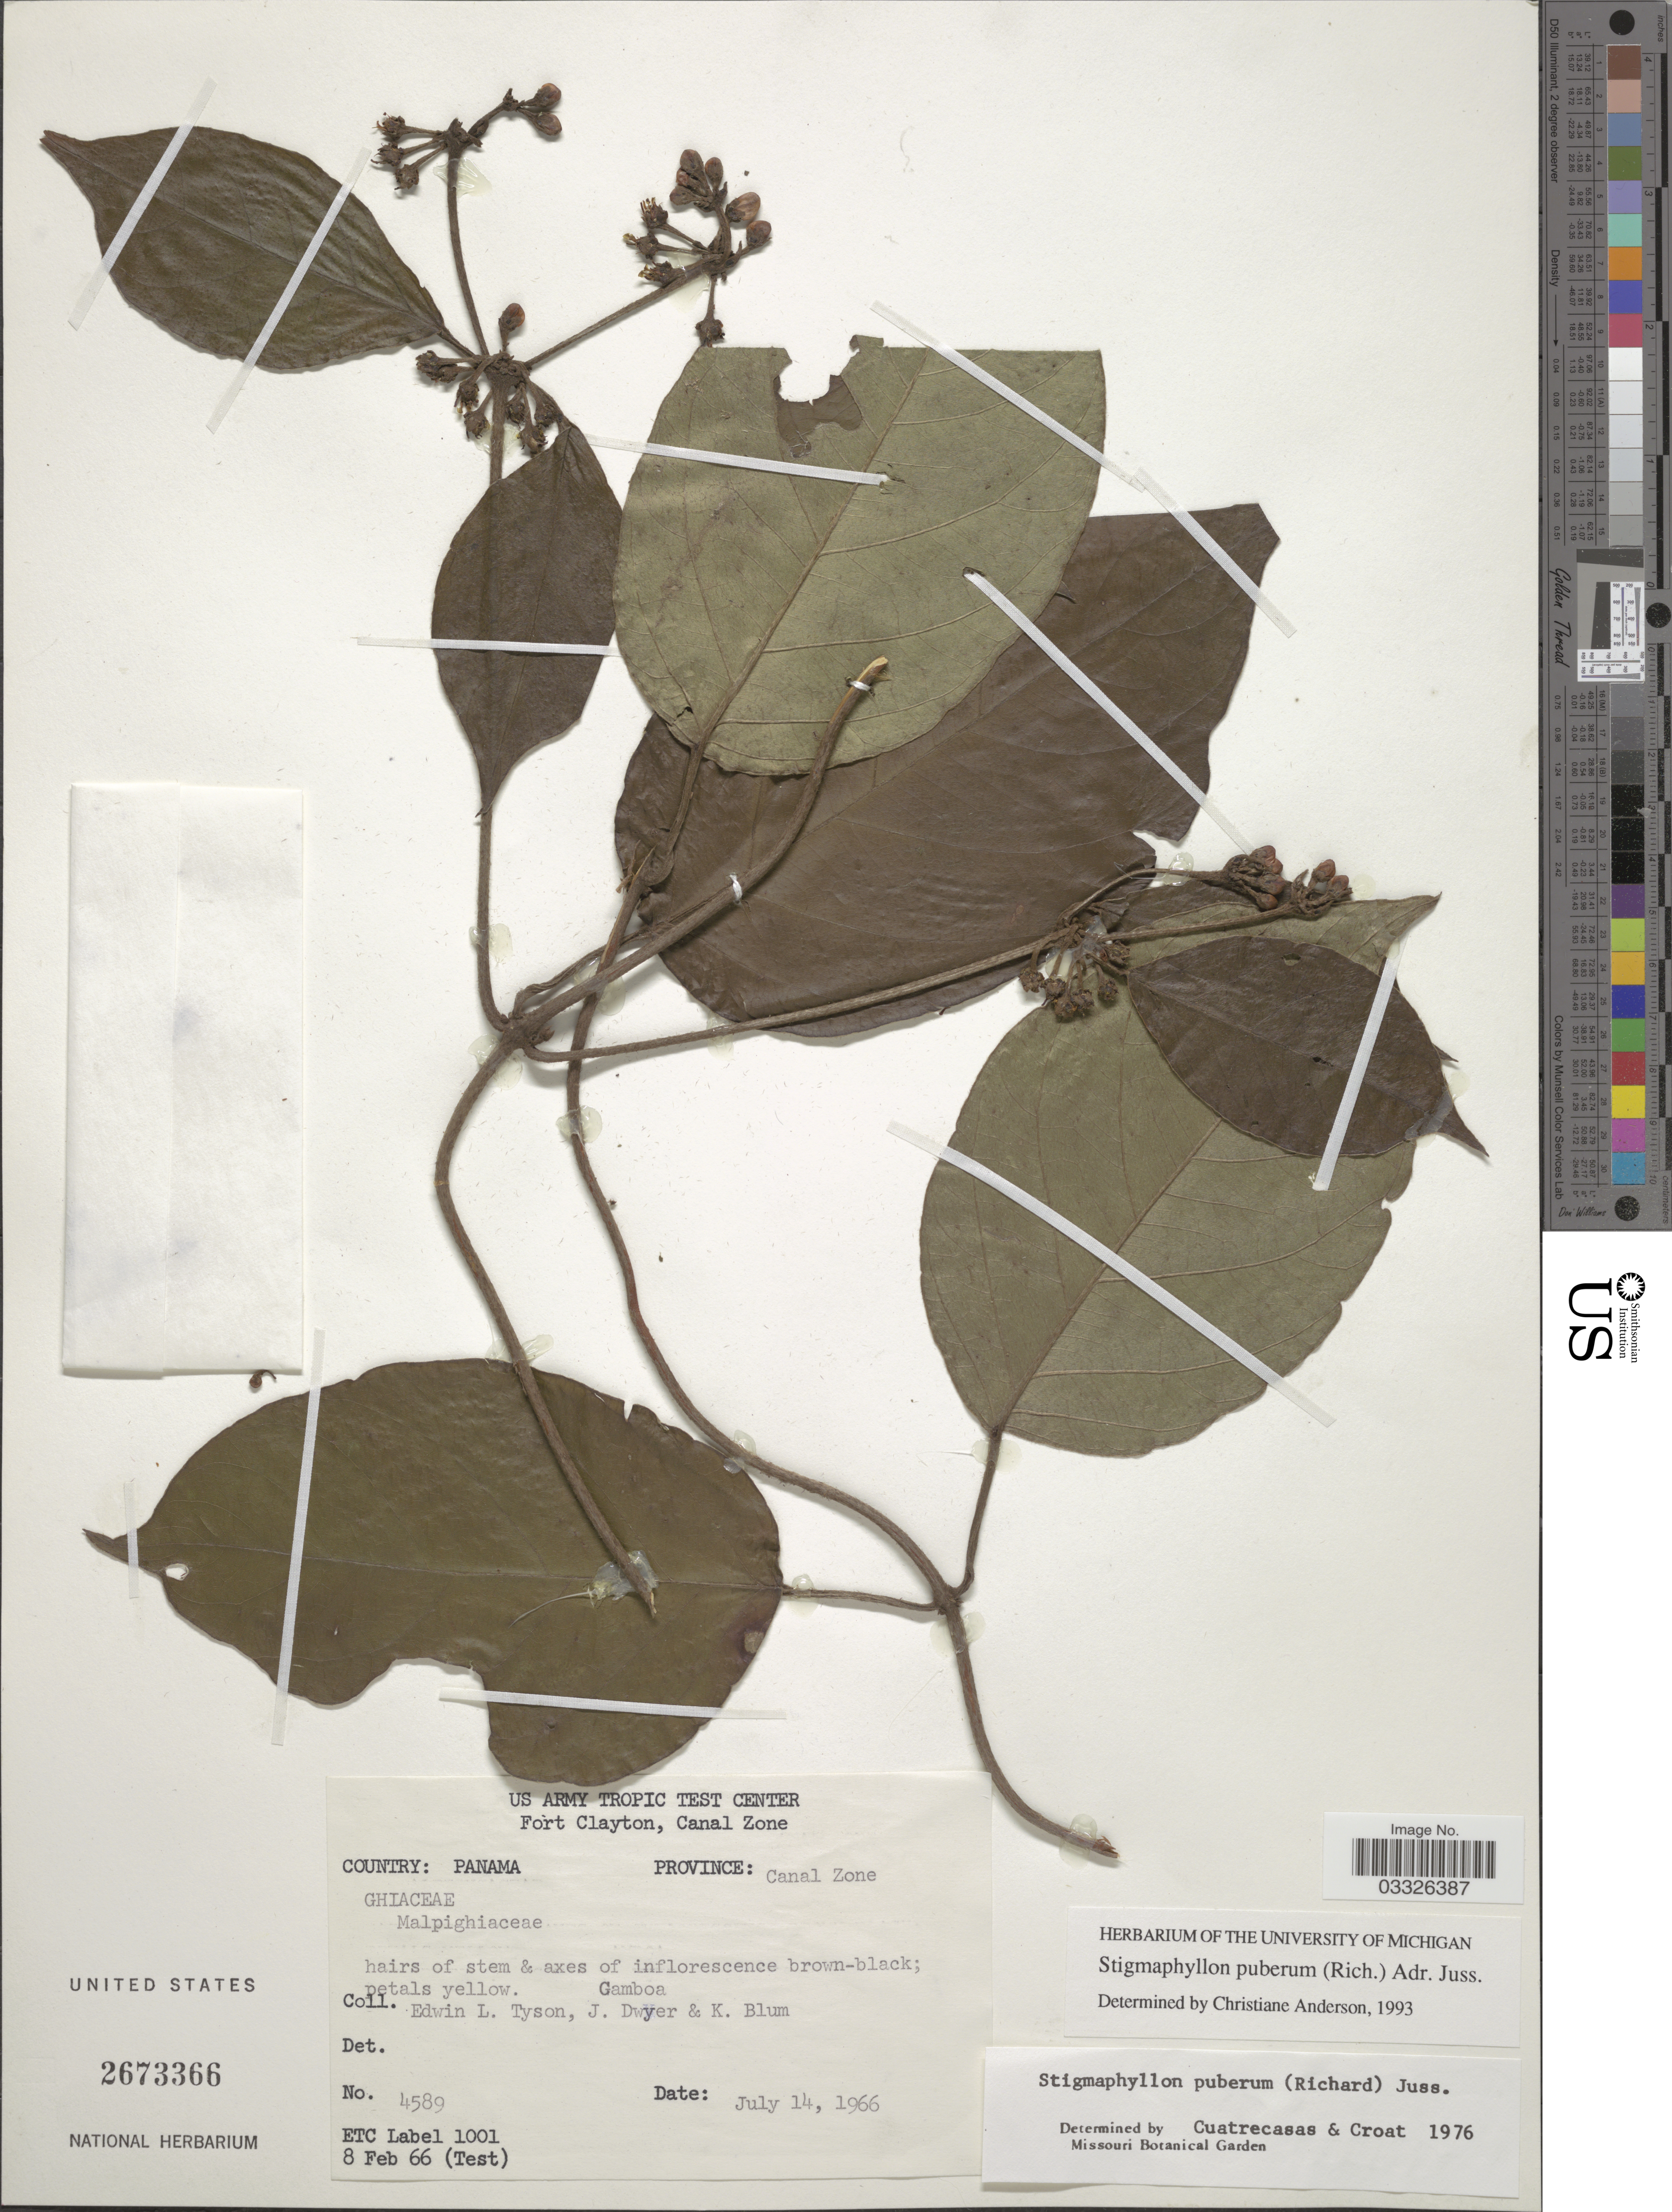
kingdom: Plantae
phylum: Tracheophyta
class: Magnoliopsida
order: Malpighiales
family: Malpighiaceae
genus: Stigmaphyllon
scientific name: Stigmaphyllon puberum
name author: (Rich.) A. Juss.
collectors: E. L. Tyson, J. Dwyer & K. Blum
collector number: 4589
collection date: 1966-07-14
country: Panama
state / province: Colón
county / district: Canal Zone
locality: Province: Canal Zone. Gamboa.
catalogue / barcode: US 2673366